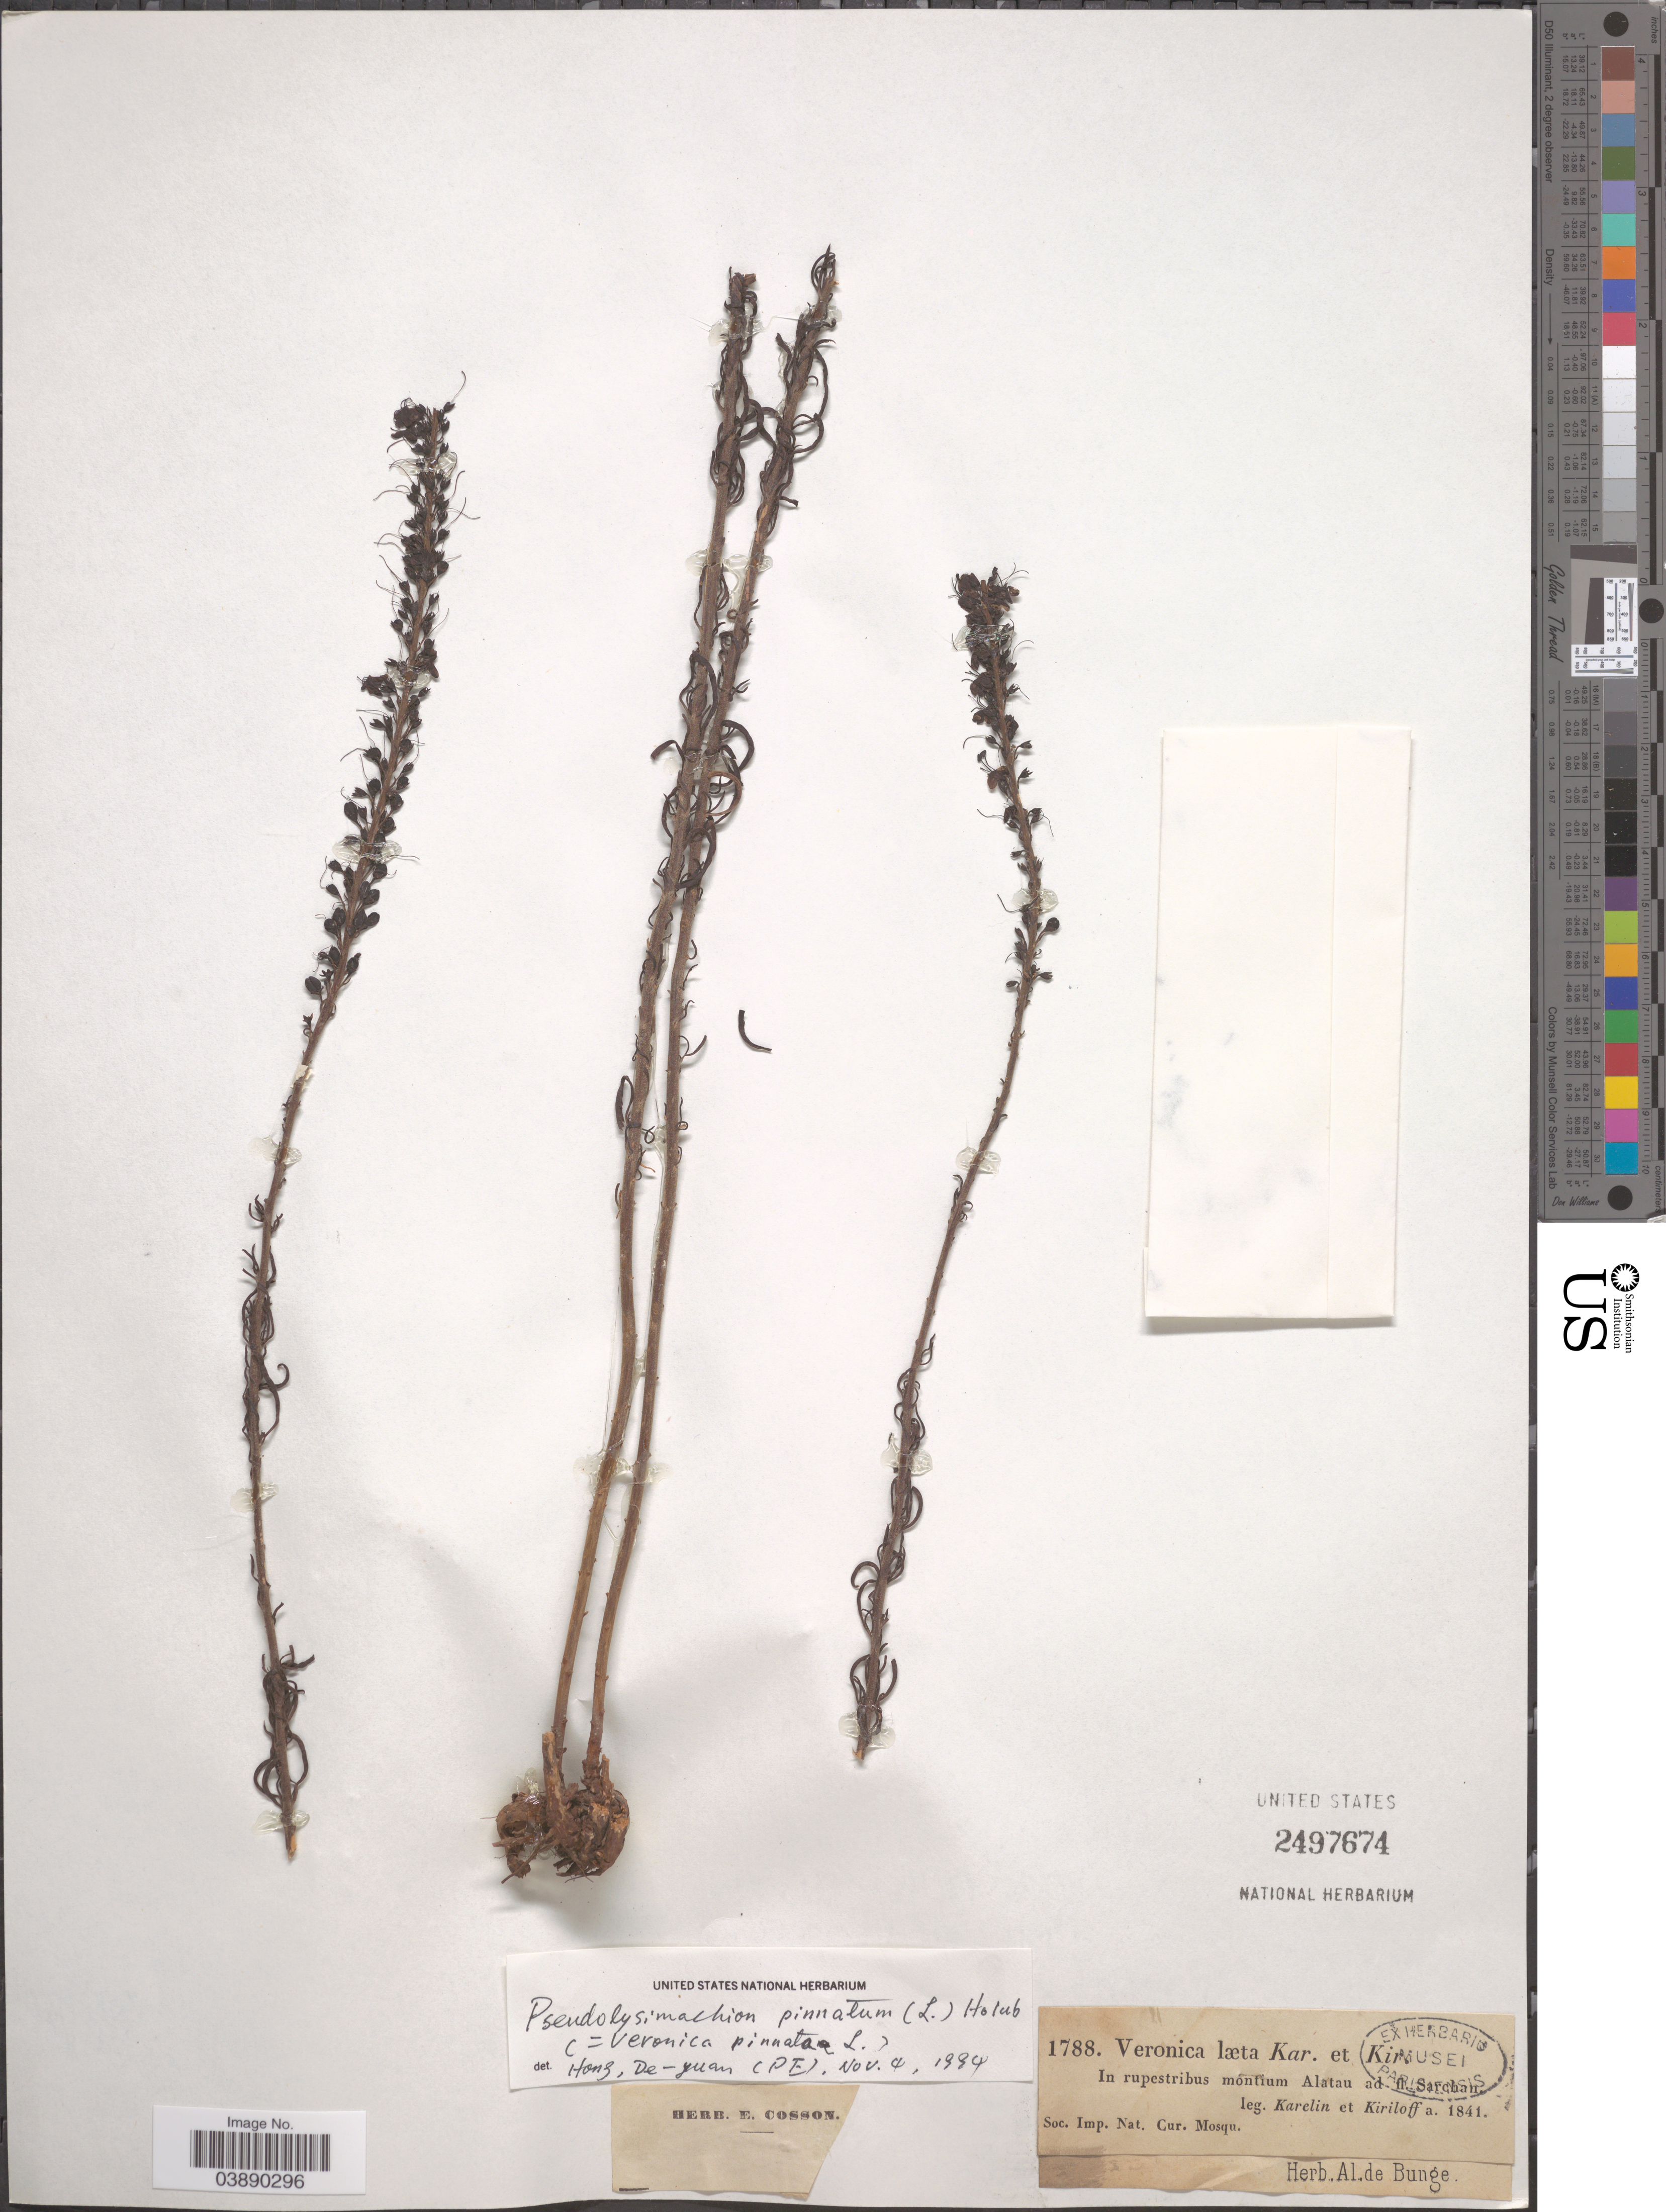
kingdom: Plantae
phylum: Tracheophyta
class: Magnoliopsida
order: Lamiales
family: Plantaginaceae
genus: Veronica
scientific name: Veronica pinnata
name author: L.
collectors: Karelin & Kiriloff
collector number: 1788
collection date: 1841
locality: In rupestribus montium Alatau ad fl. Sarchan.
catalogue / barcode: US 2497674